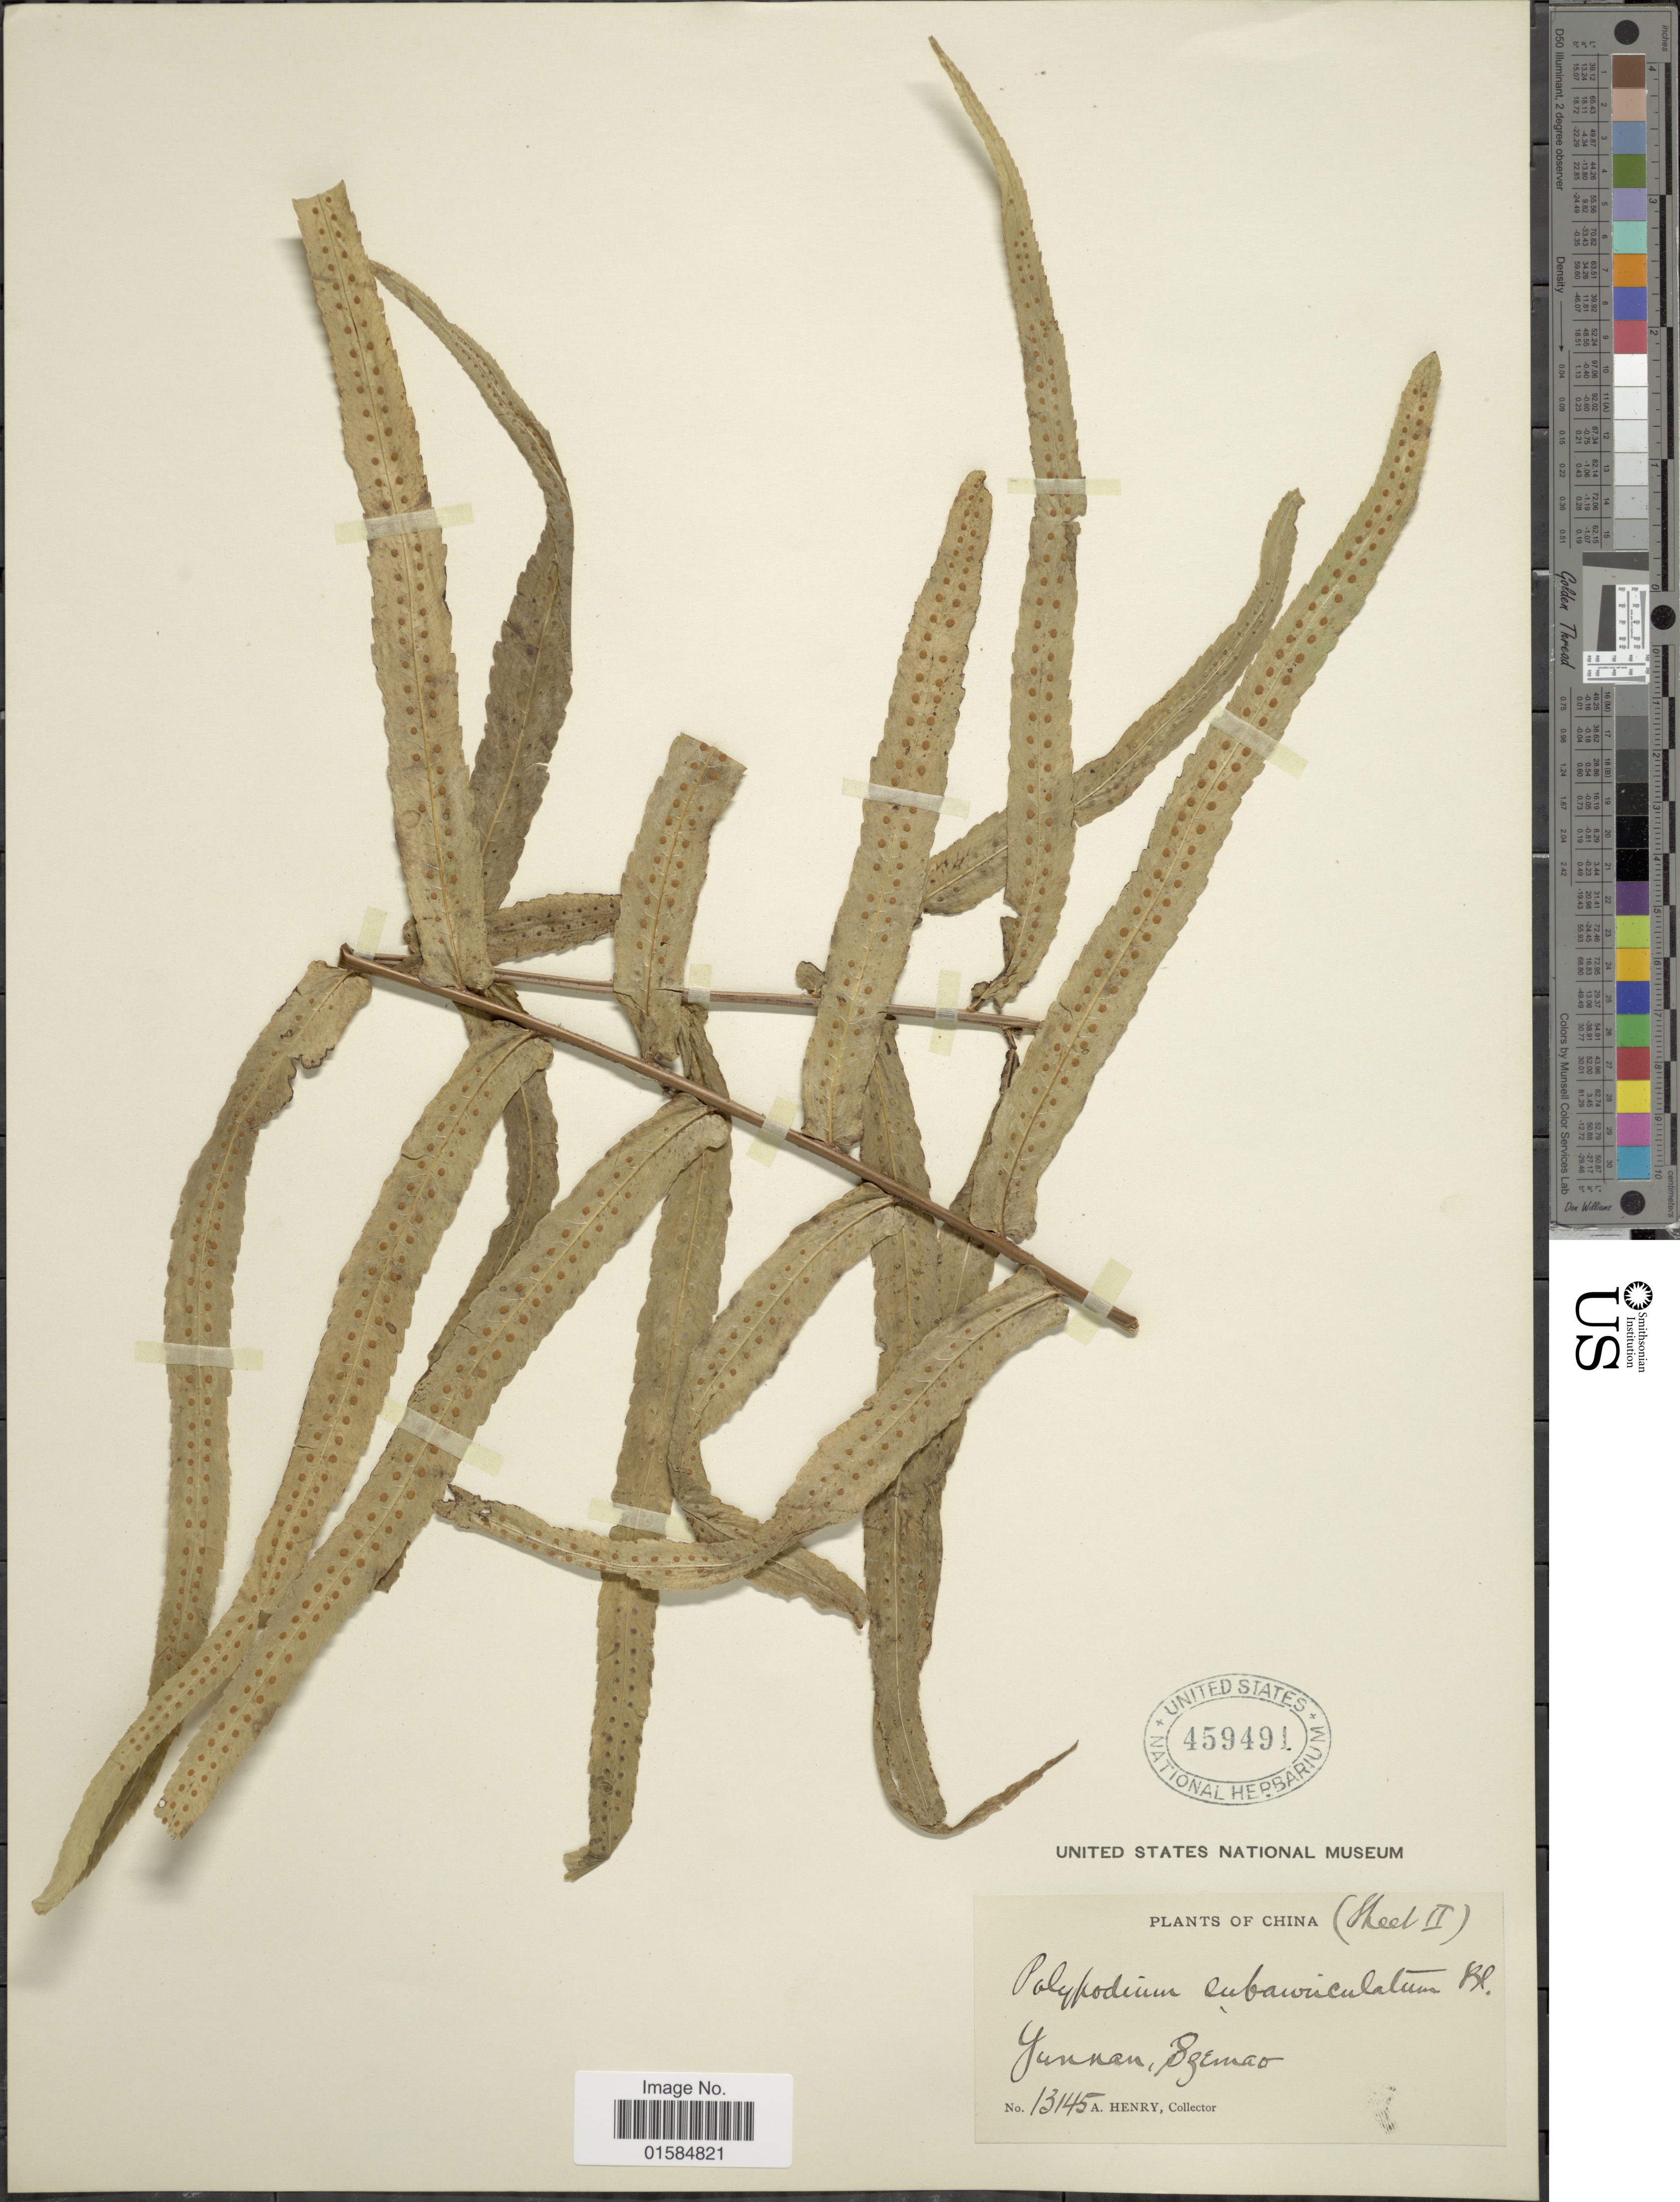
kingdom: Plantae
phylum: Tracheophyta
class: Polypodiopsida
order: Polypodiales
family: Polypodiaceae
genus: Goniophlebium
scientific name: Goniophlebium subauriculatum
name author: (Blume) C. Presl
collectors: A. Henry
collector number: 13145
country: China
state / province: Yunnan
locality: Yunnan, Szemao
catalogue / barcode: US 459491